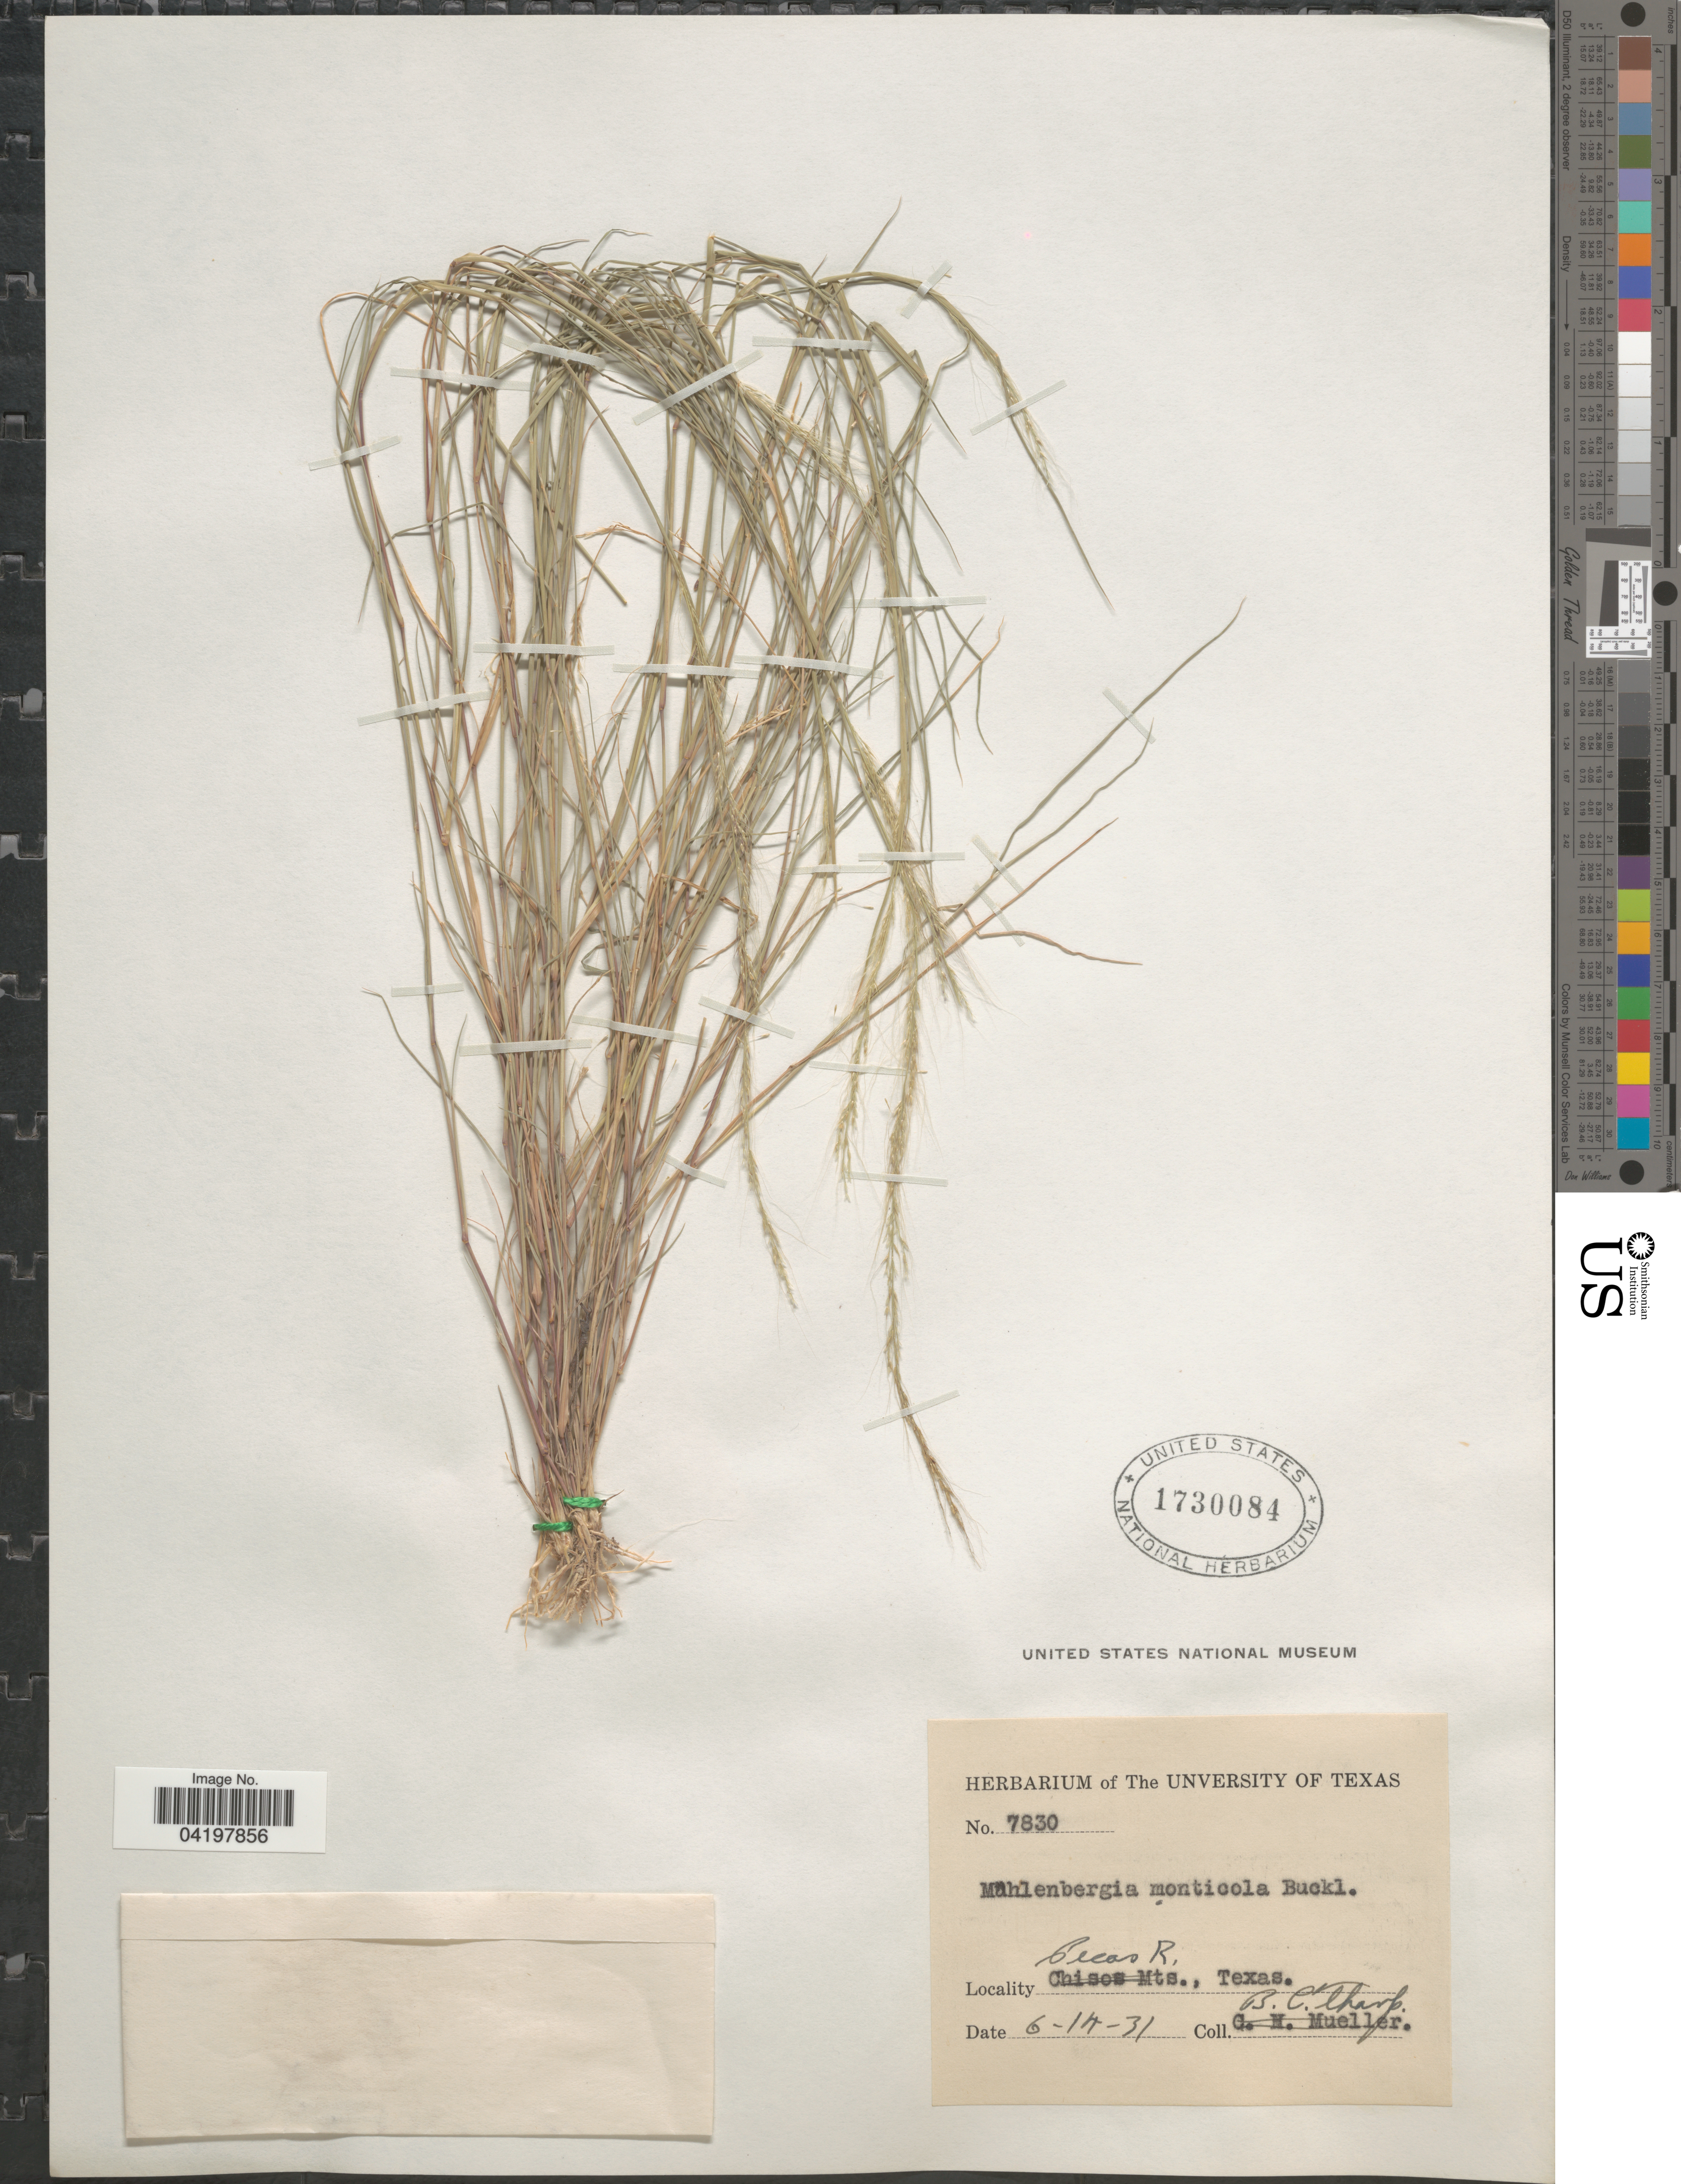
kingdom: Plantae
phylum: Tracheophyta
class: Liliopsida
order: Poales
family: Poaceae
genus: Muhlenbergia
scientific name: Muhlenbergia tenuifolia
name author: (Kunth) Kunth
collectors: B. C. Tharp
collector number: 7830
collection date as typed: Transcribed d/m/y: 14/6/31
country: United States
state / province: Texas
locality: Pecos R.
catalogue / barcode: US 1730084